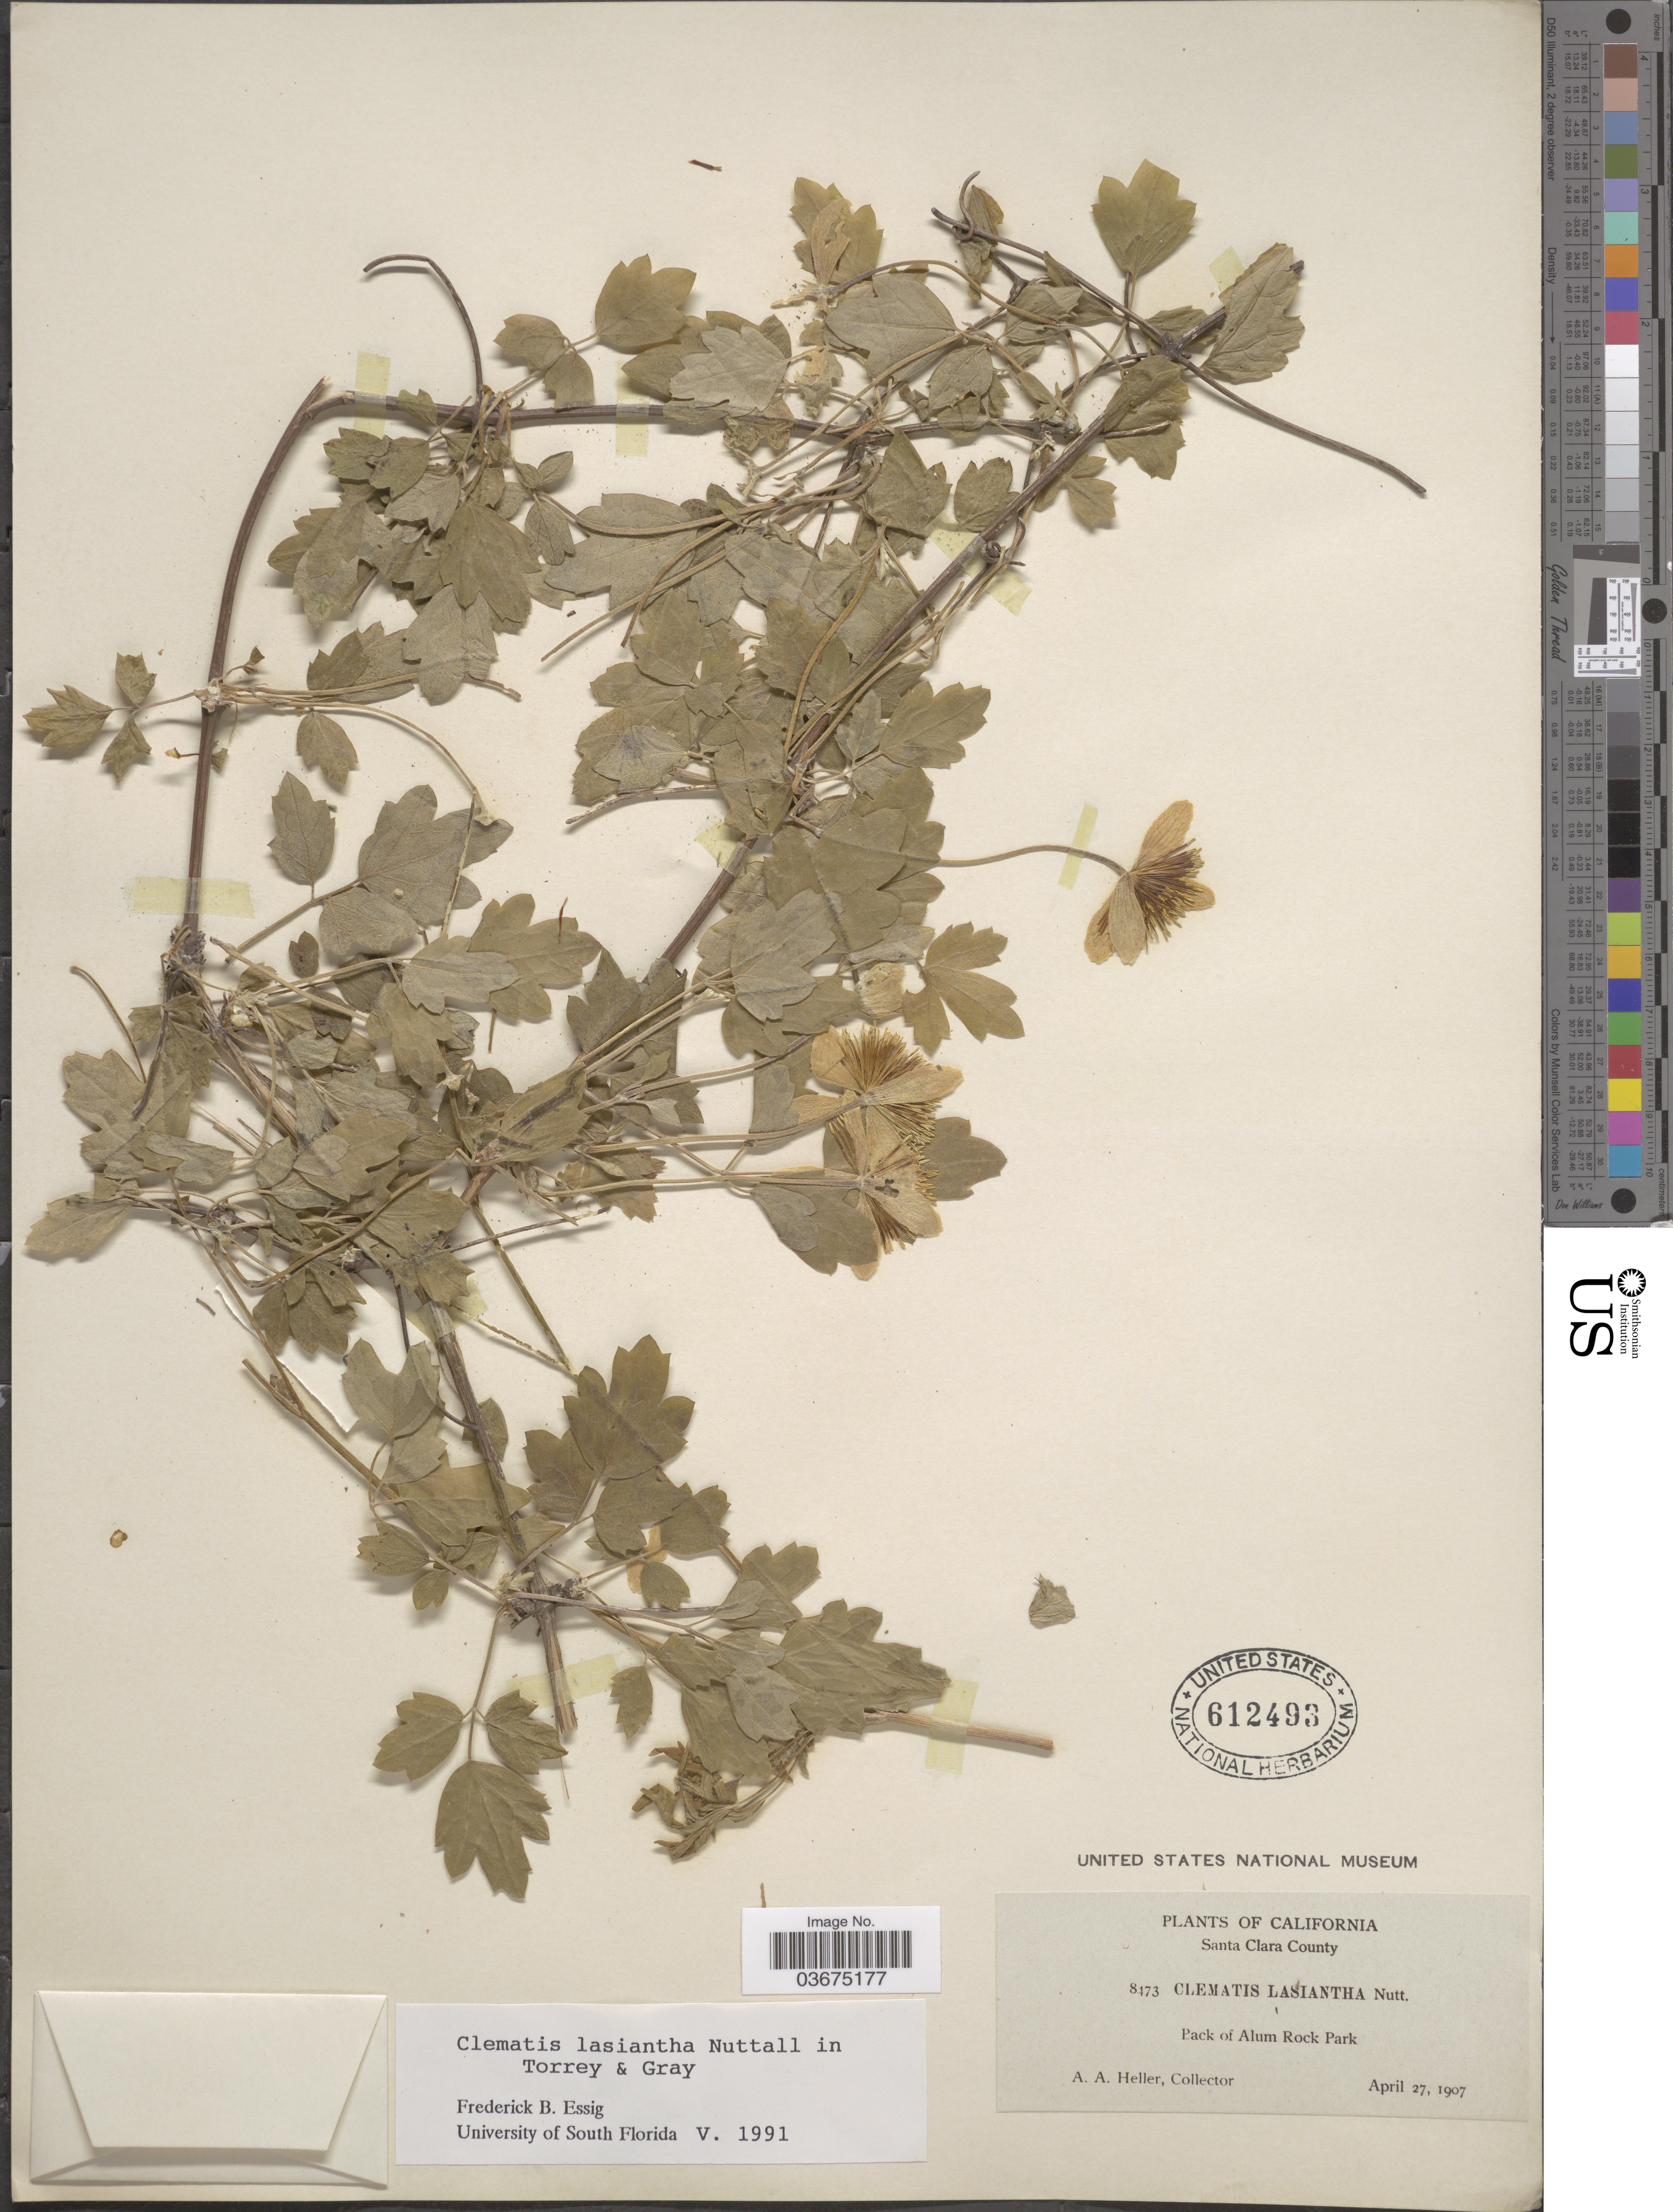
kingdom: Plantae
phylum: Tracheophyta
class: Magnoliopsida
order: Ranunculales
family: Ranunculaceae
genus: Clematis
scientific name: Clematis lasiantha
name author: Nutt.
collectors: A. A. Heller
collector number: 8473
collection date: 1907-04-27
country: United States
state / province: California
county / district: Santa Clara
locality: Santa Clara County. Pack of Alum Rock Park.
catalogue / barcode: US 612493